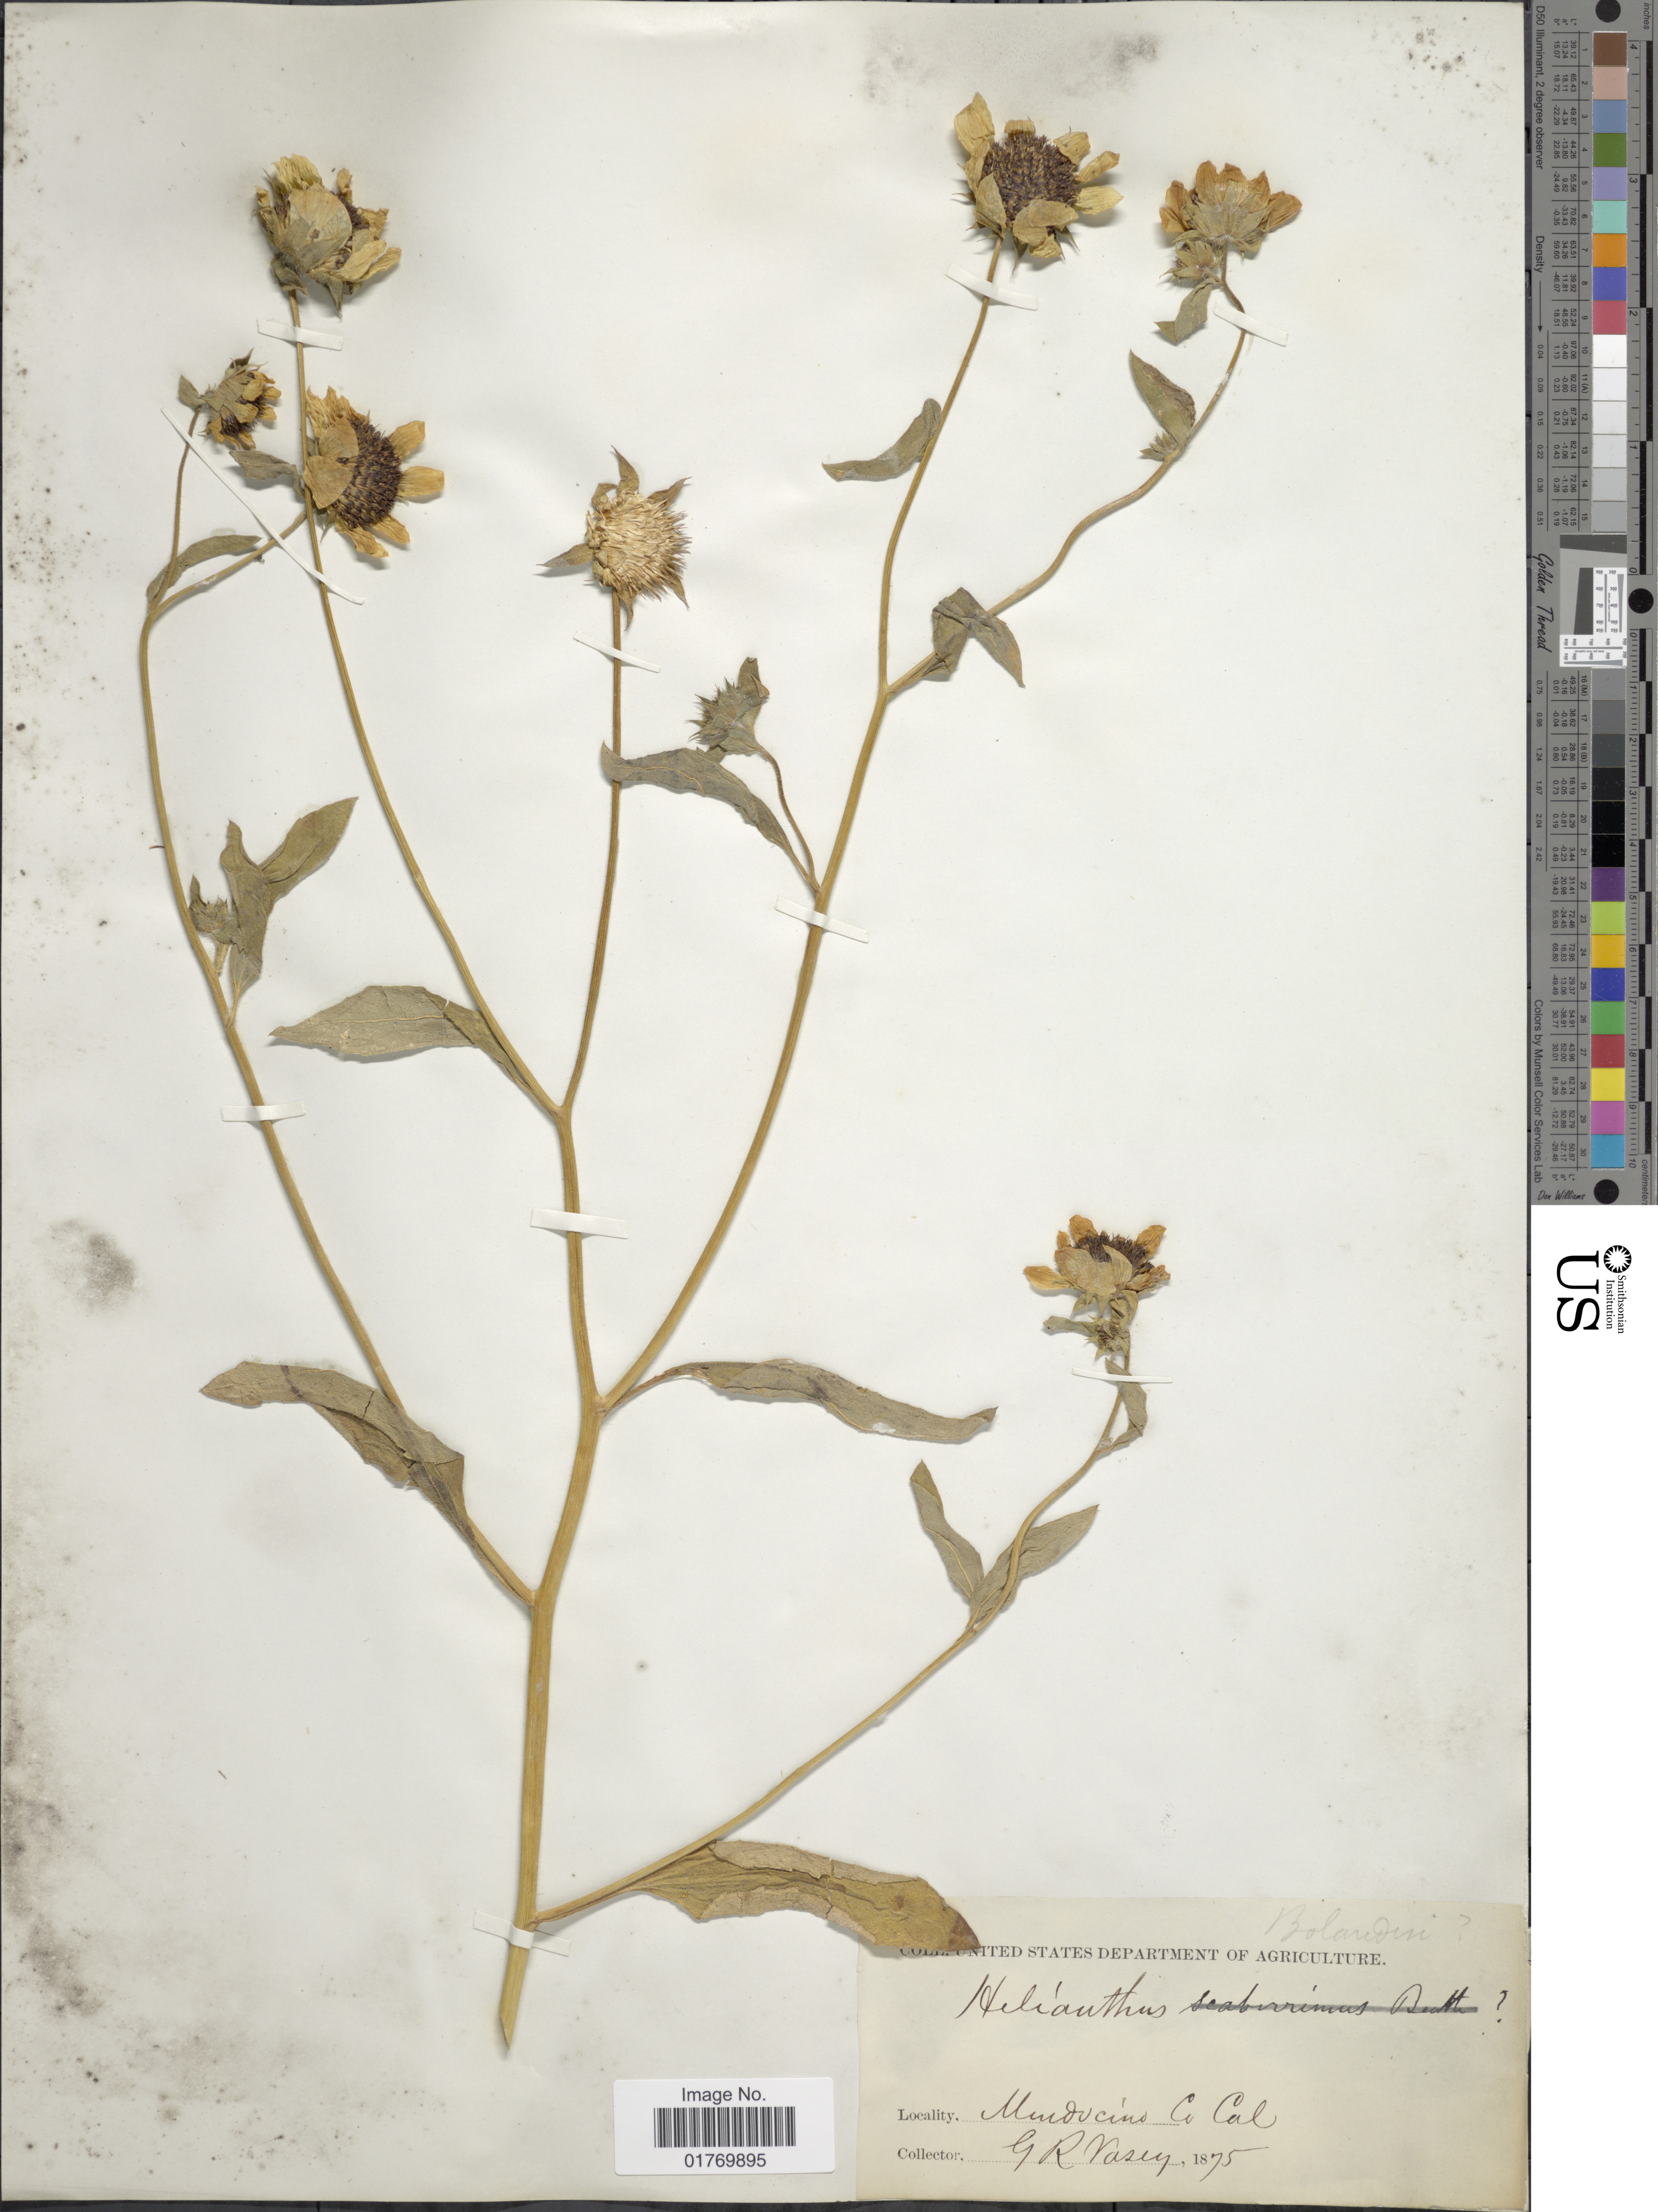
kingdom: Plantae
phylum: Tracheophyta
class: Magnoliopsida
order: Asterales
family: Asteraceae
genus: Helianthus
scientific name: Helianthus bolanderi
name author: A. Gray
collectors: G. R. Vasey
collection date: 1875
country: United States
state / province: California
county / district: Mendocino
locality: Mendocino Co.